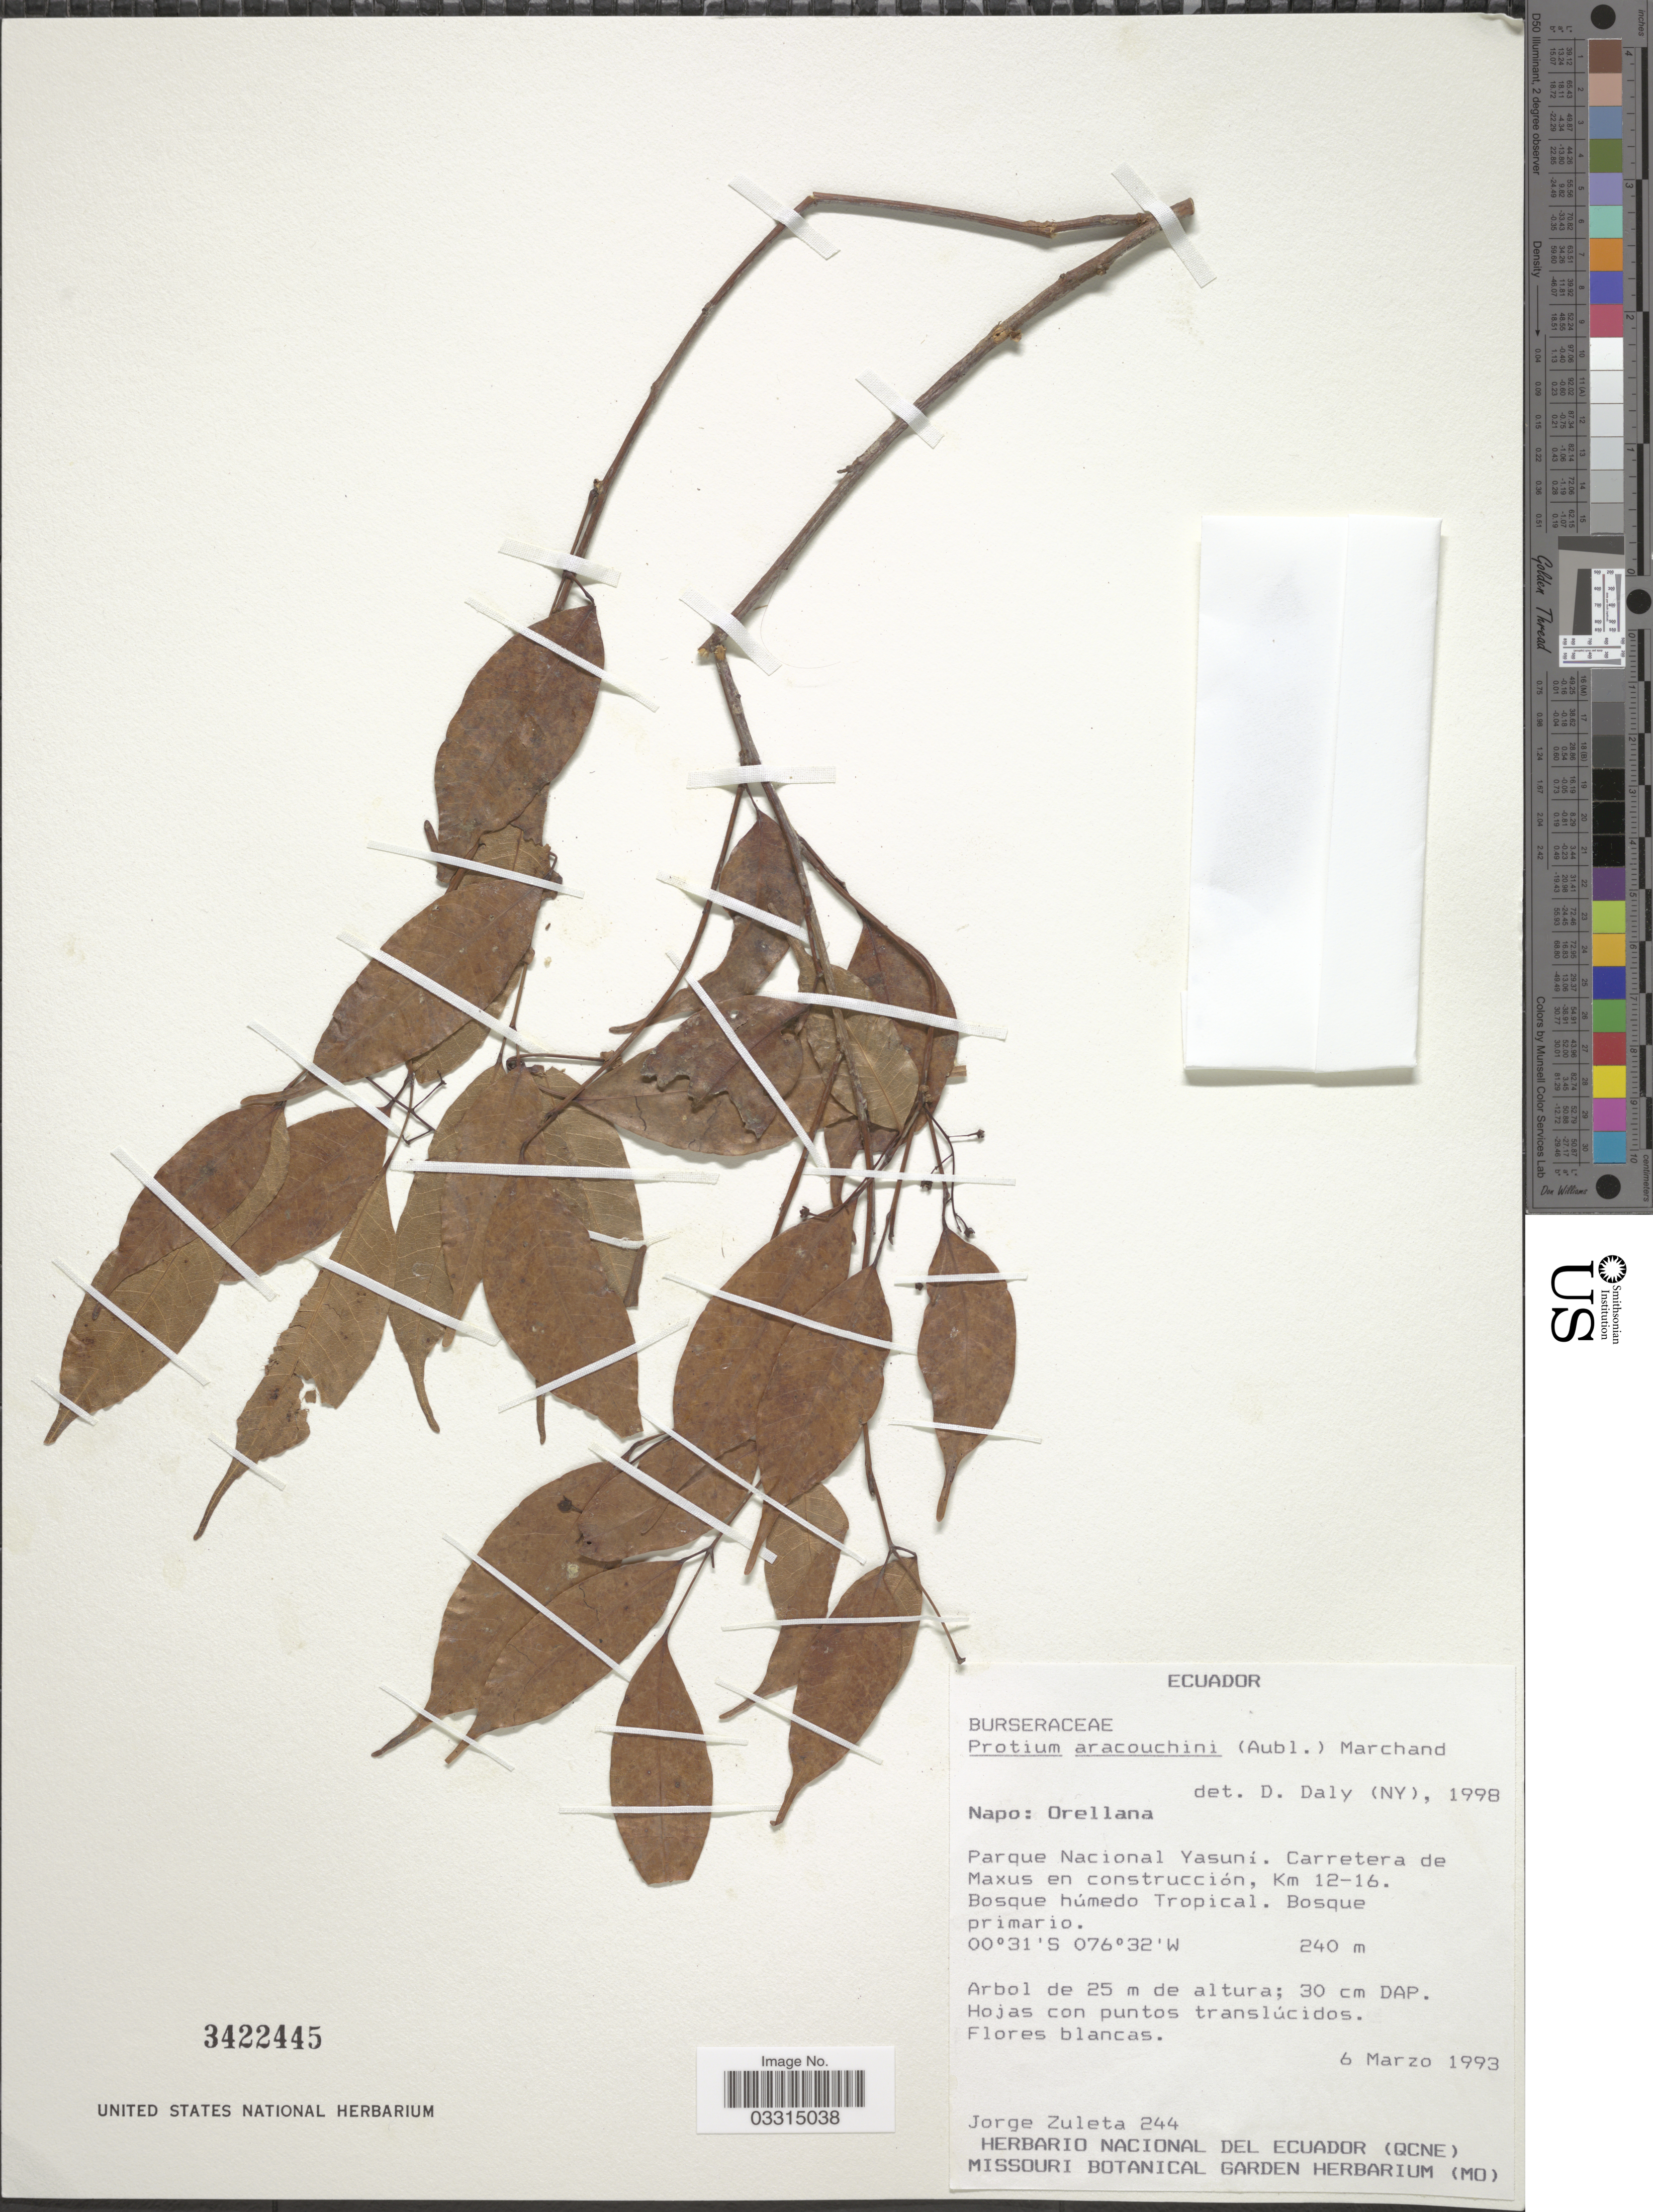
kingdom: Plantae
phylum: Tracheophyta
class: Magnoliopsida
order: Sapindales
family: Burseraceae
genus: Protium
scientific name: Protium aracouchini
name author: (Aubl.) Marchand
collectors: J. Zuleta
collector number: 244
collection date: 1993-03-06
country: Ecuador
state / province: Napo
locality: Orellana. Parque Nacional Yasuni, Carretera de Maxus en construcción, Km 12-16.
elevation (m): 240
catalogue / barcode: US 3422445